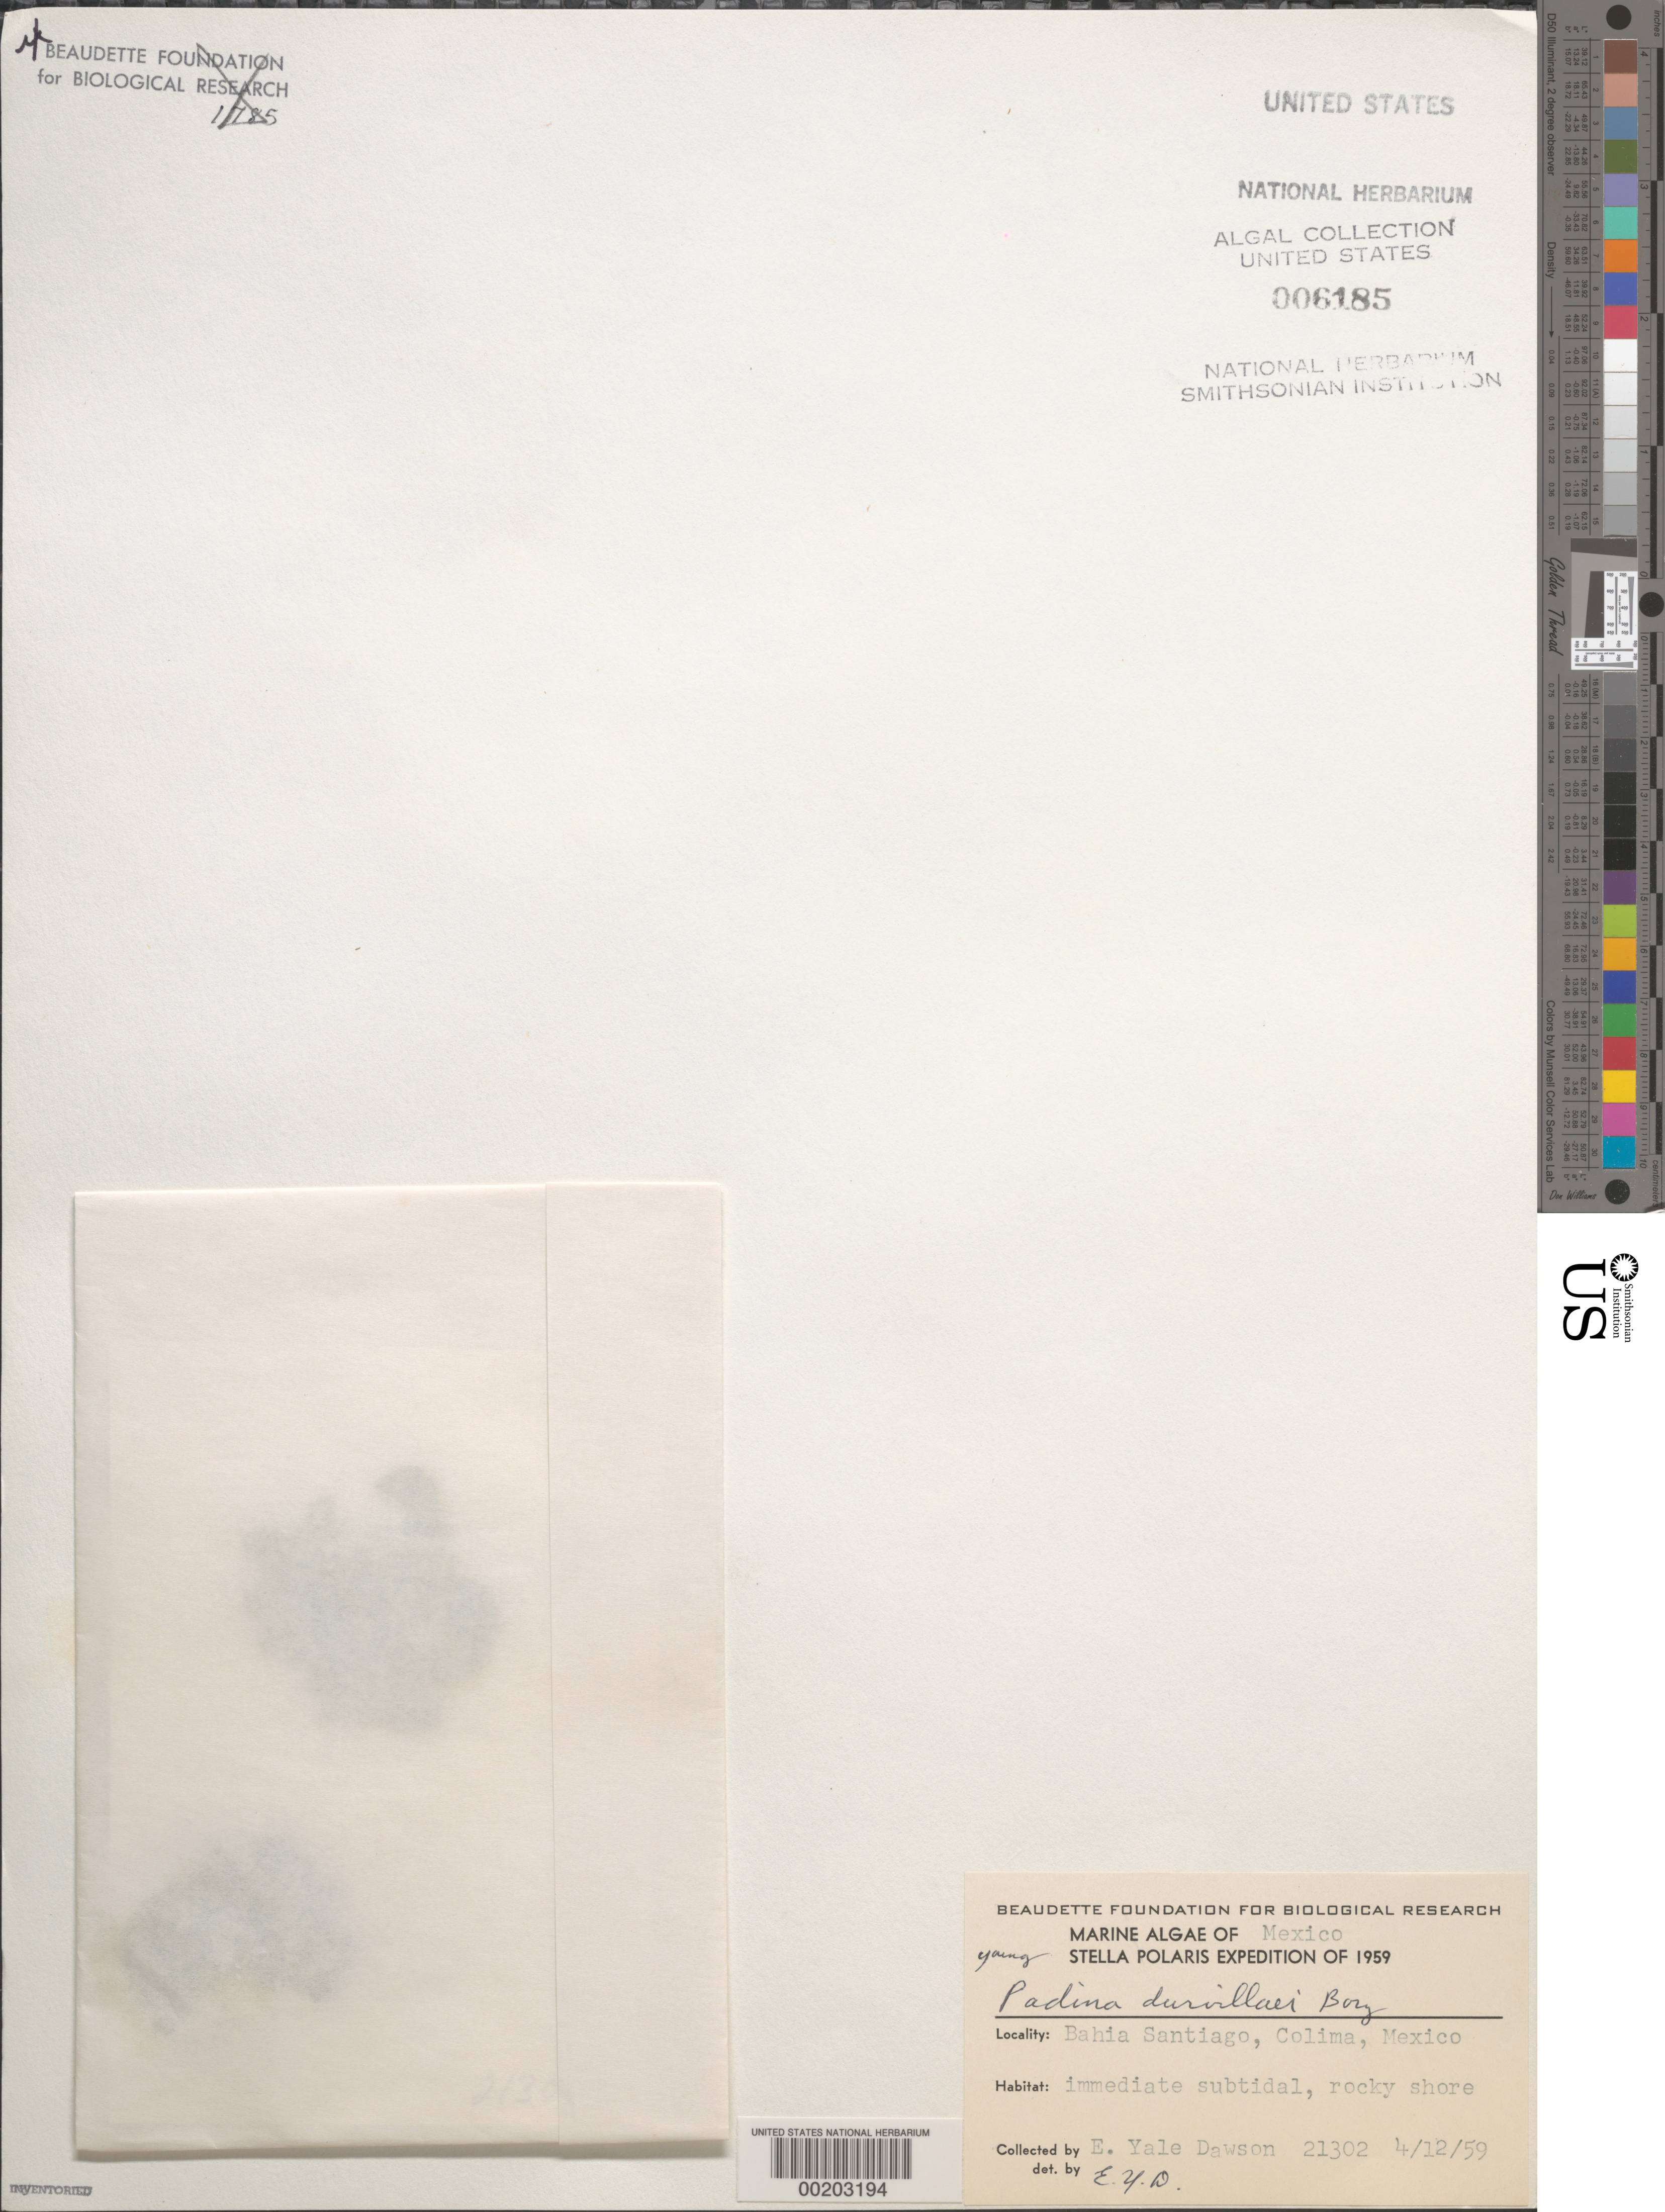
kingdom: Chromista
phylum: Ochrophyta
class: Phaeophyceae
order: Dictyotales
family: Dictyotaceae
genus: Padina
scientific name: Padina durvillaei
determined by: Dawson, E. Y.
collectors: E. Y. Dawson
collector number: EYD 21302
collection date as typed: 12 Apr 1959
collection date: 1959-04-12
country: Mexico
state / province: Colima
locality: Bahia Santiago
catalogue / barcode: US 6185